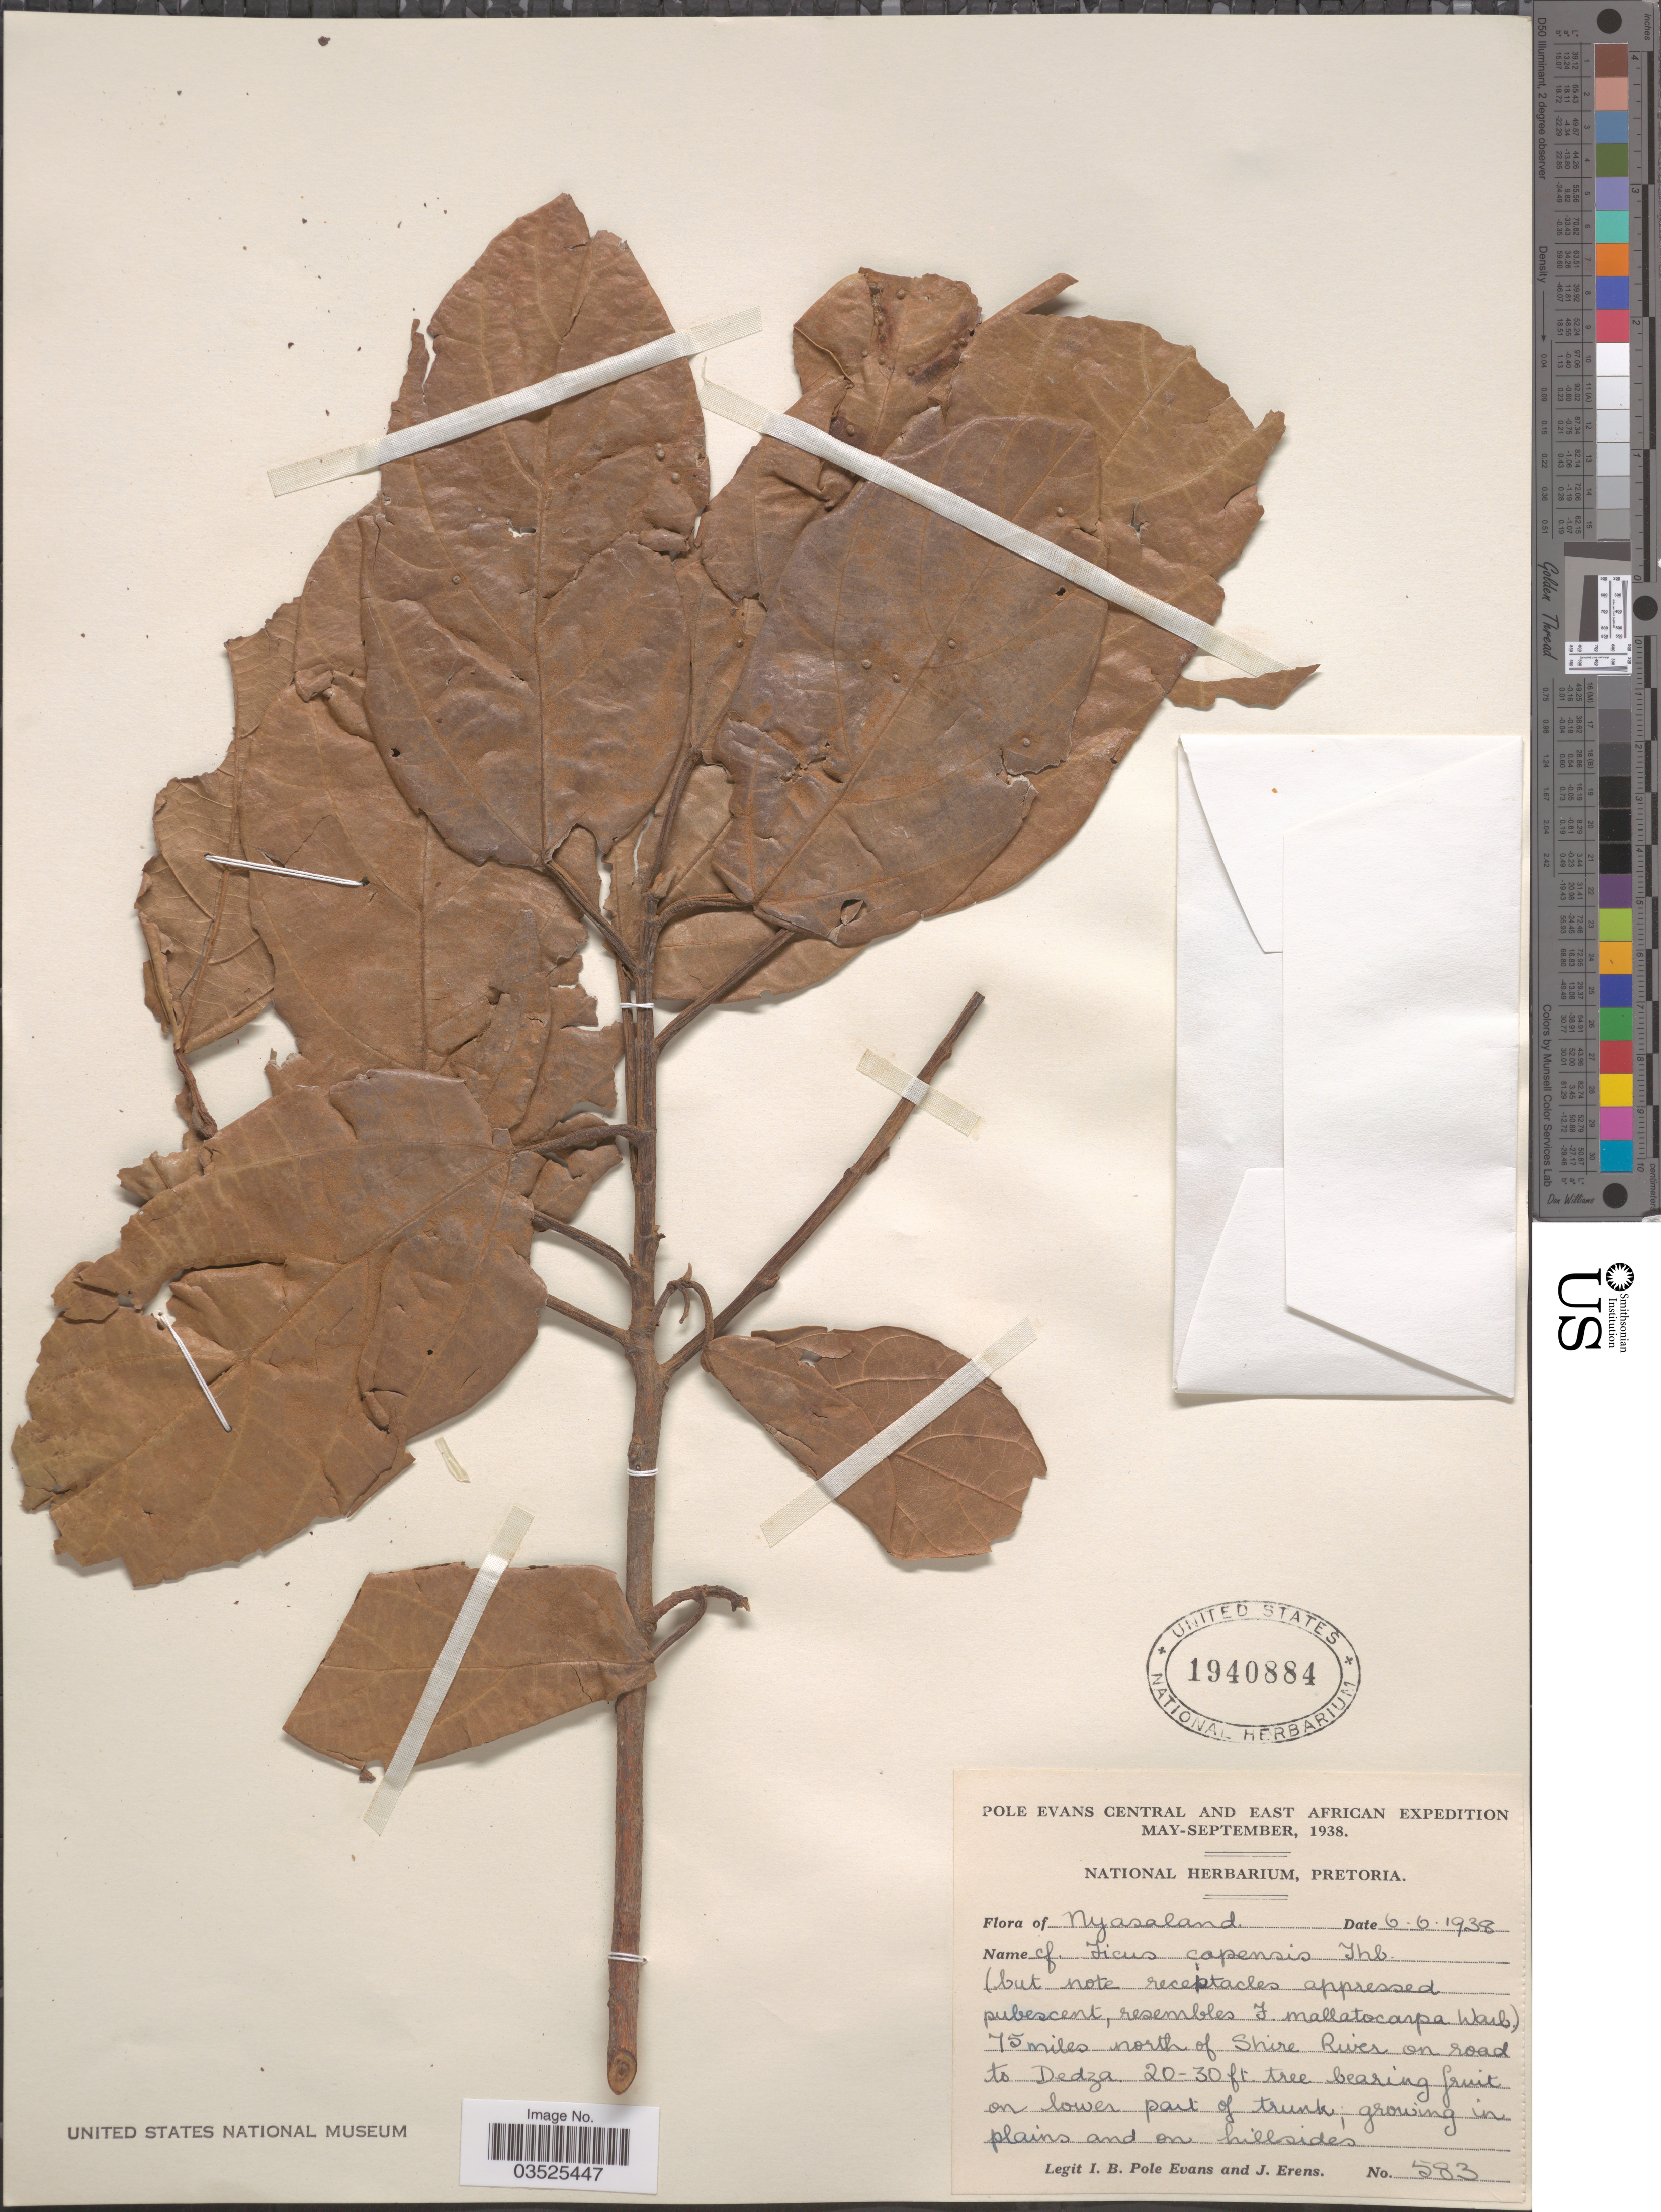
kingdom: Plantae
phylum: Tracheophyta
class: Magnoliopsida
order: Rosales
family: Moraceae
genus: Ficus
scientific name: Ficus sur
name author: Forssk.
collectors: I. B. Pole-Evans & J. Erens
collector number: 583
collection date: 1938-06-06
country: Malawi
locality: Nyasaland. 75 miles north of Shire River on road to Dedza.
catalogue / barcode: US 1940884